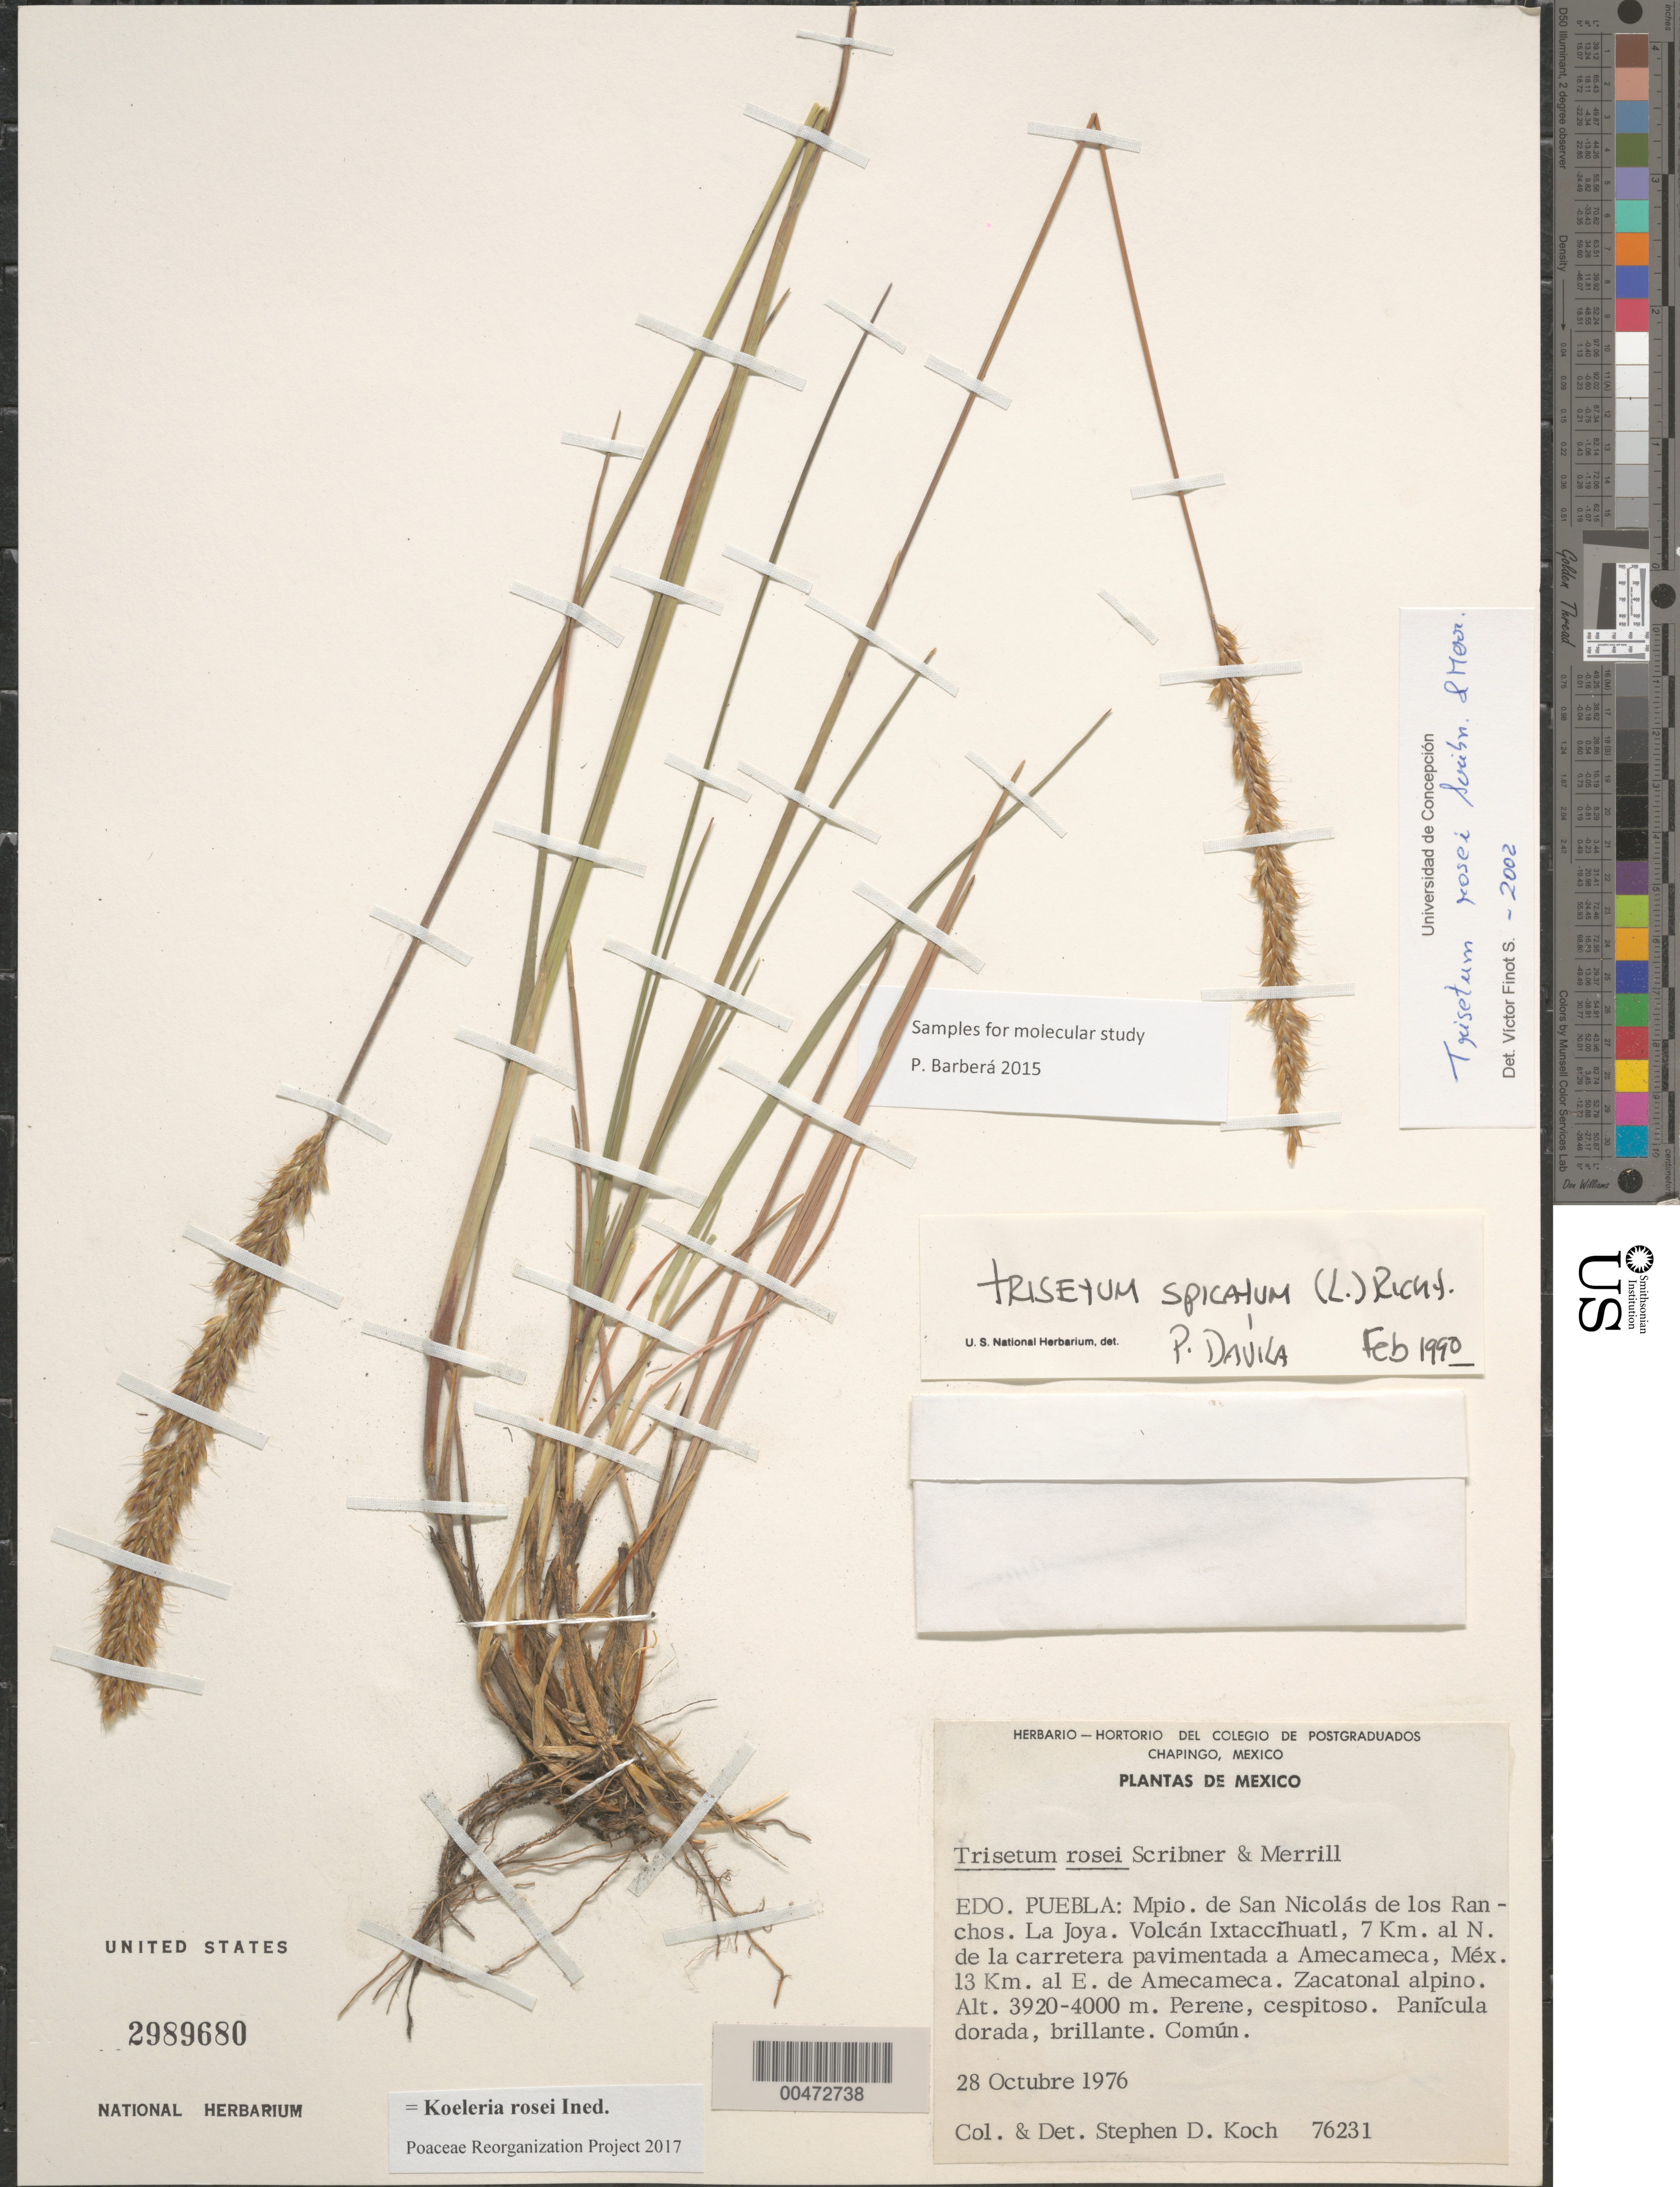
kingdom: Plantae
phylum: Tracheophyta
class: Liliopsida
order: Poales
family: Poaceae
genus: Koeleria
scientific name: Koeleria rosei ined.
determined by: Poaceae Reorganization Project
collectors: S. D. Koch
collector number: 76231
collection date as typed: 28 Oct 1976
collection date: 1976-10-28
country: Mexico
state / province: Puebla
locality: San Nicol s de los Ranchos Mun, La Joya, Volc n Ixtaccihuatl, 7 km N of paved hwy to Amecameca MC, 13 km E of Amecameca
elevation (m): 3920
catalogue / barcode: US 2989680